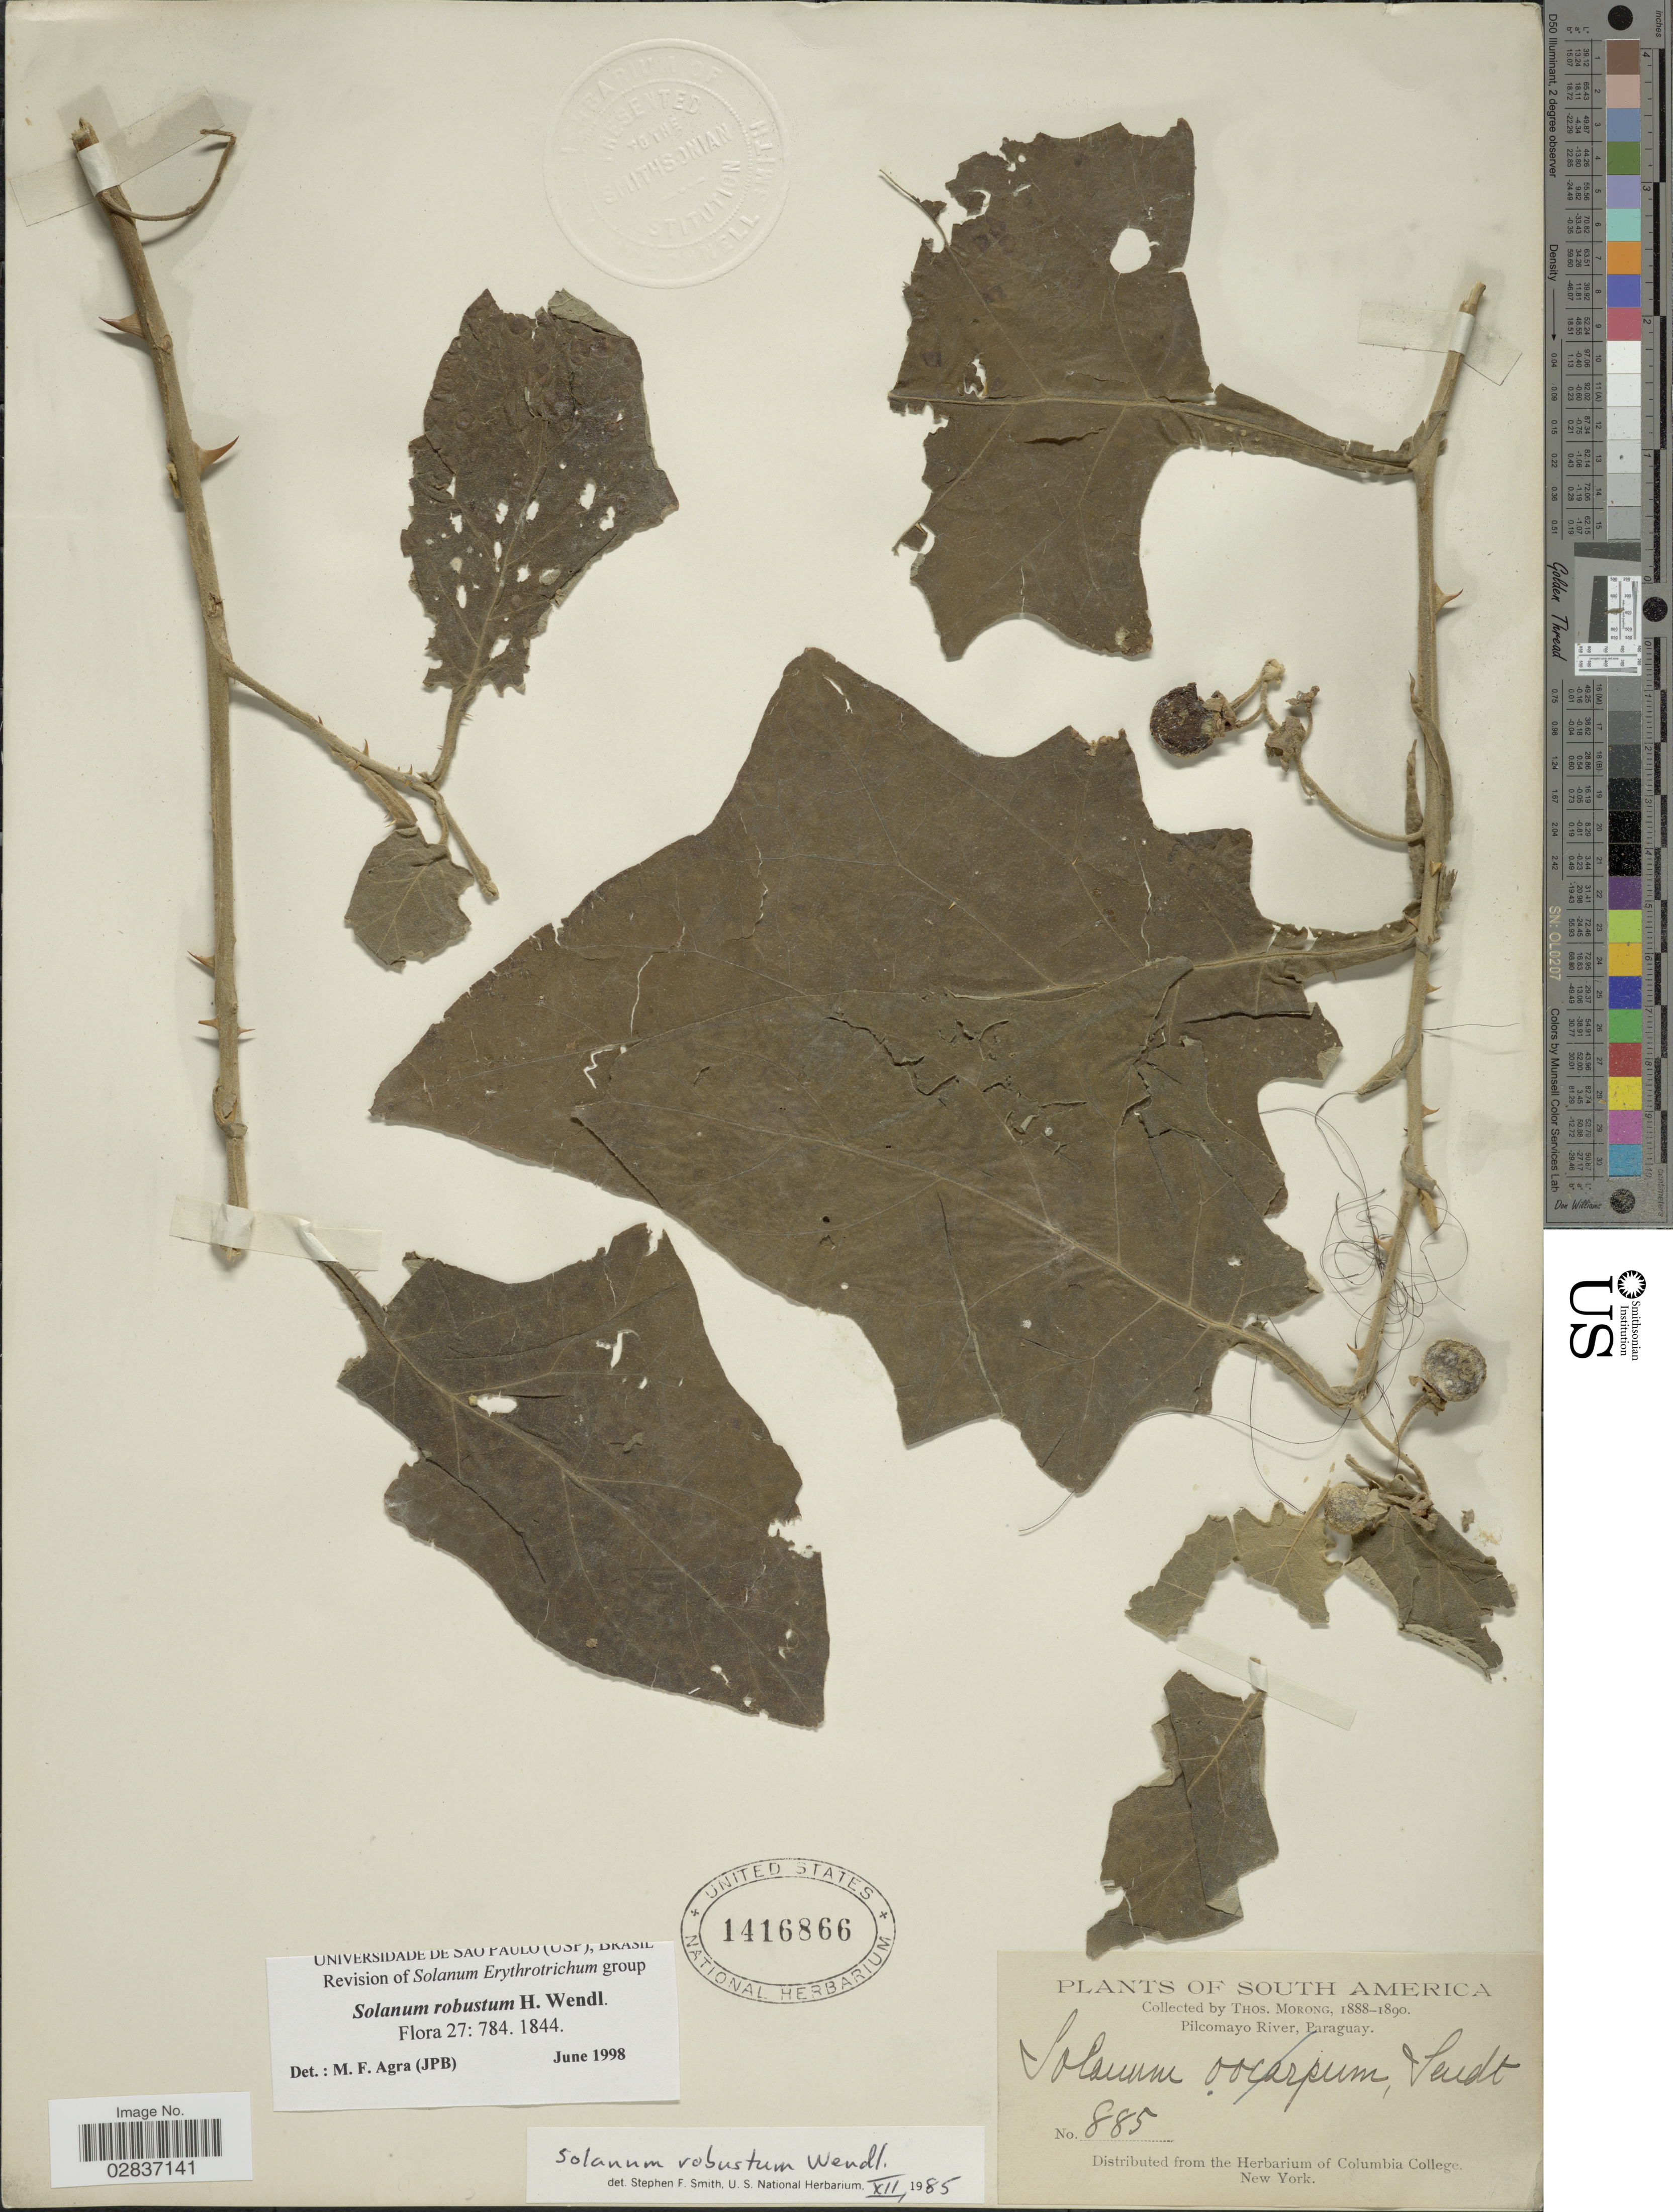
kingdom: Plantae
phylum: Tracheophyta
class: Magnoliopsida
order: Solanales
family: Solanaceae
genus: Solanum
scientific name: Solanum robustum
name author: H. Wendl.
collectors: ex herb. T. Morong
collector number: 885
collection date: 1888/1890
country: Paraguay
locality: Pilcomayo River.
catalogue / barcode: US 1416866